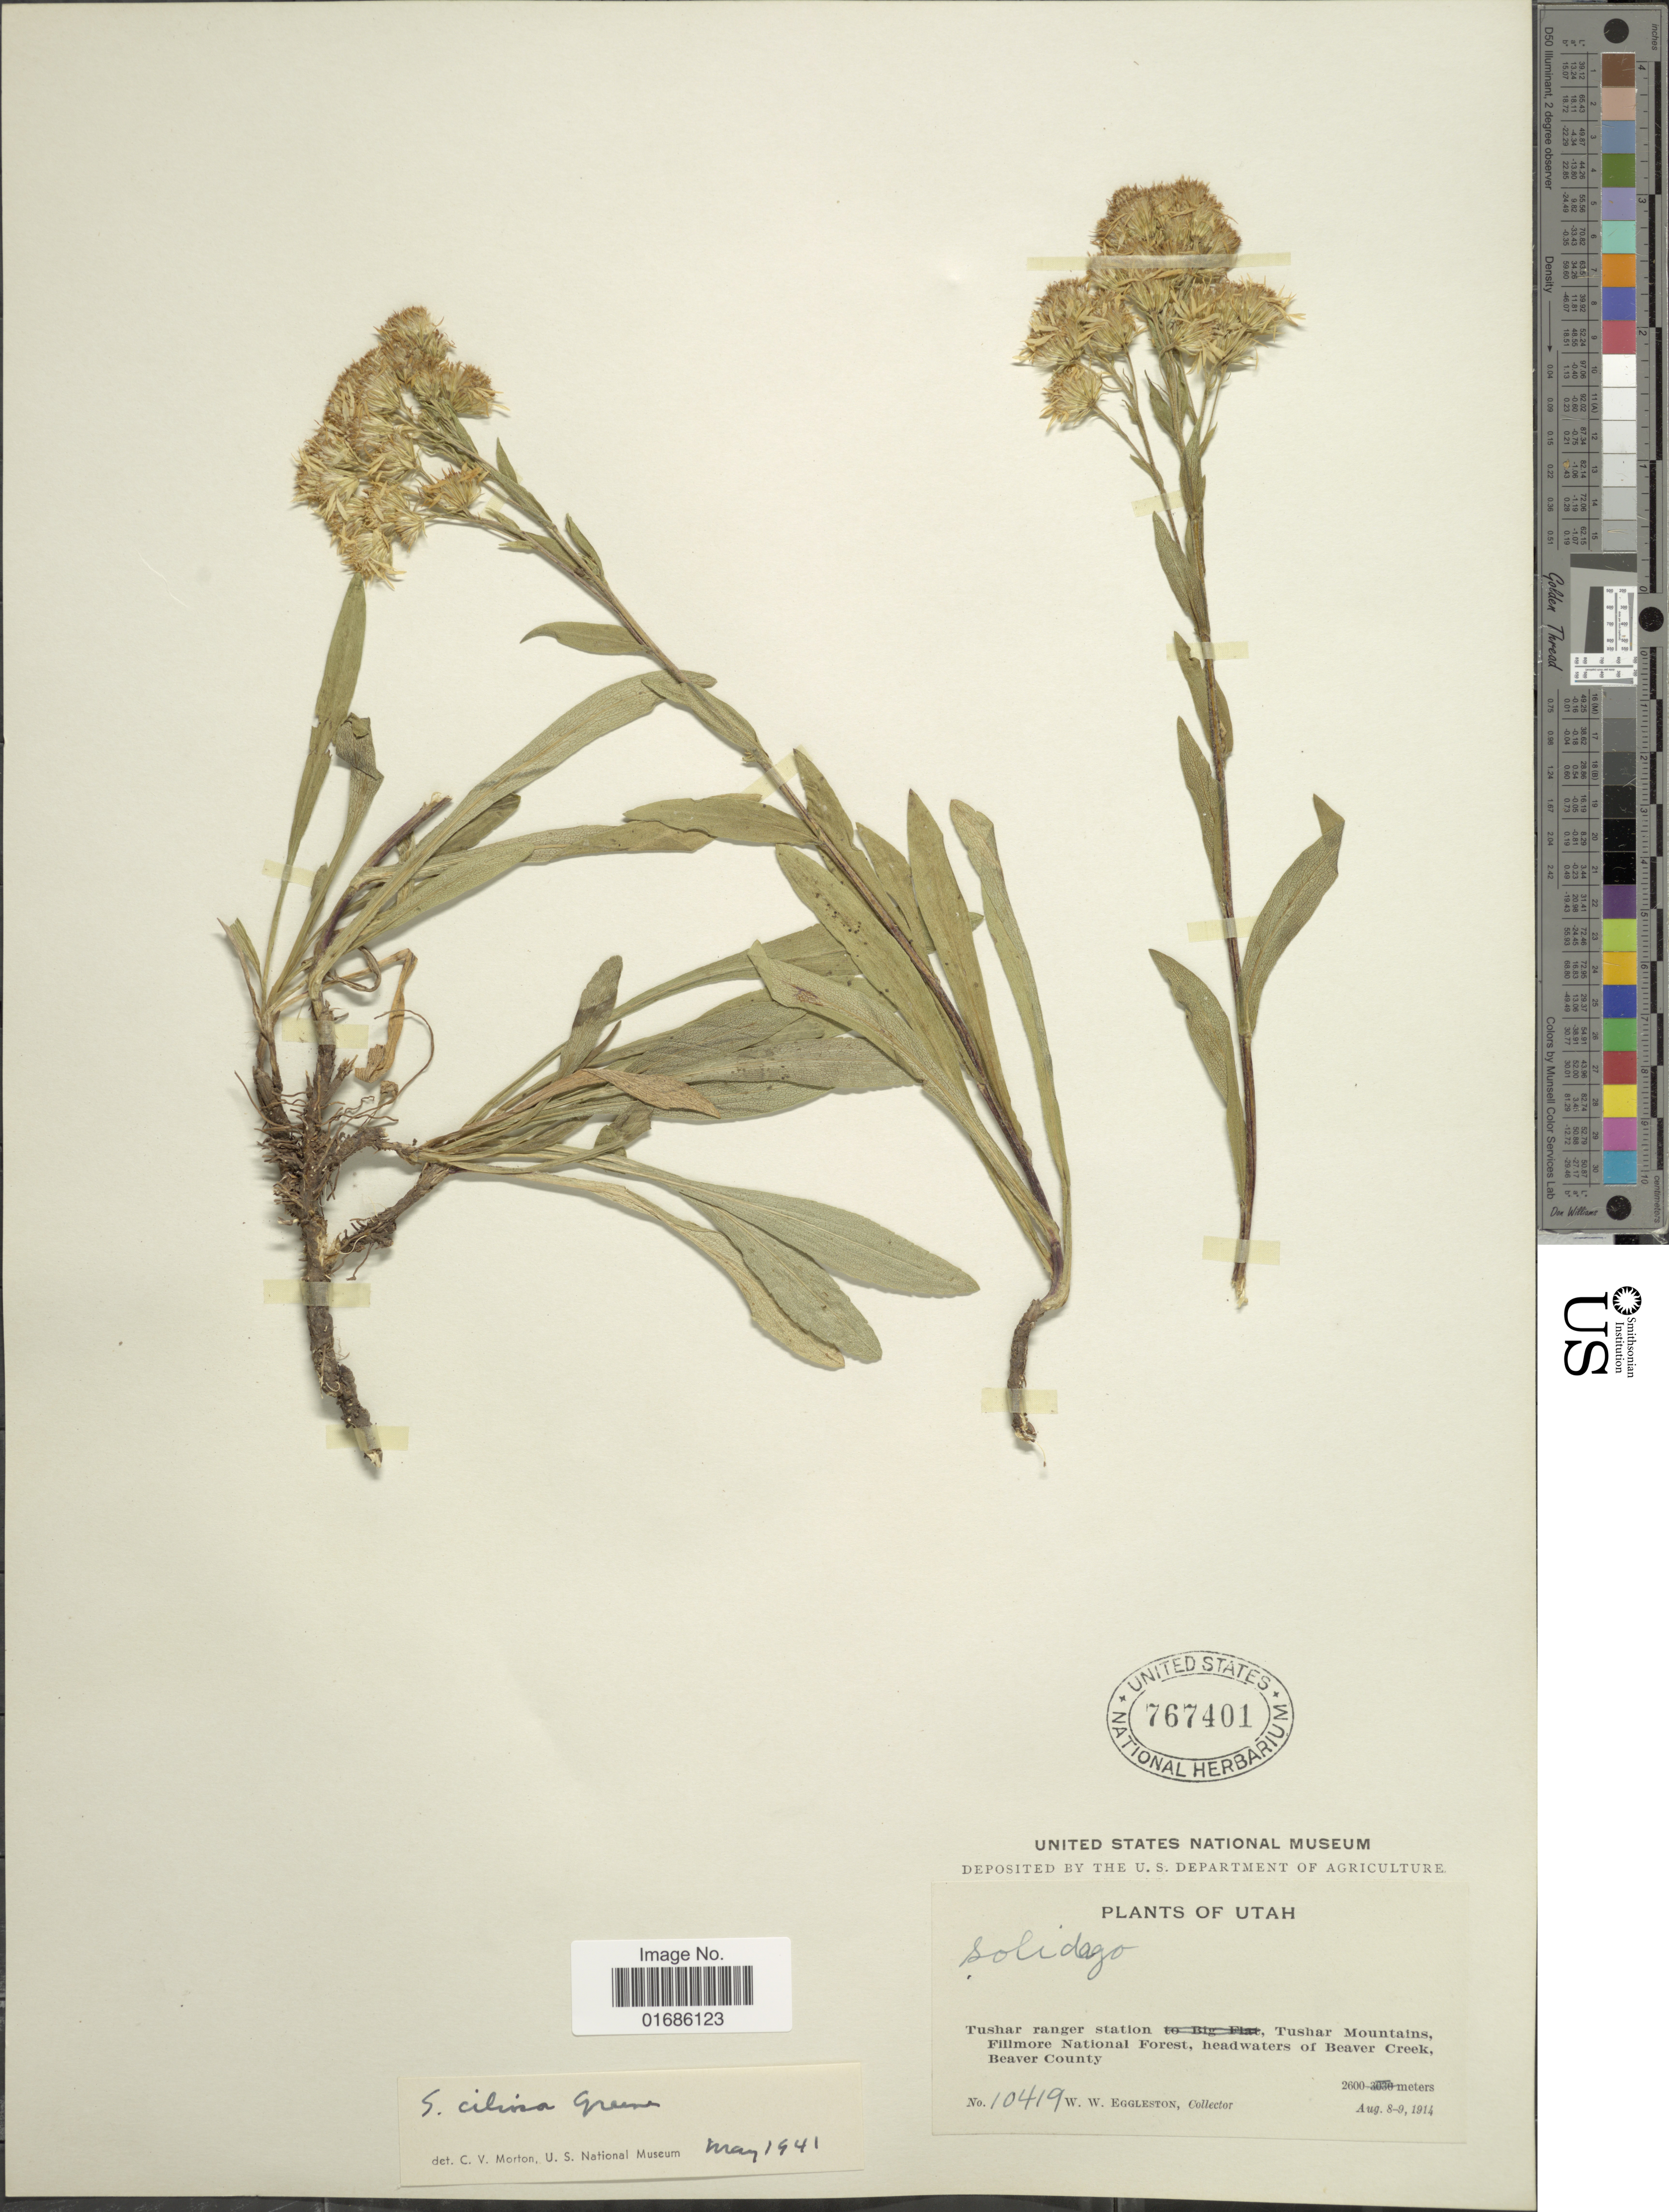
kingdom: Plantae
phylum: Tracheophyta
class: Magnoliopsida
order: Asterales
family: Asteraceae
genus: Solidago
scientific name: Solidago ciliosa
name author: Greene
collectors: W. W. Eggleston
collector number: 10419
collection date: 1914-08-08/1914-08-09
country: United States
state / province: Utah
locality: Tushar ranger station, Tushar Mountains, Fillmore National Forest, headwaters of Beaver Creek, Beaver County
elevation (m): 2600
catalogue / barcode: US 767401